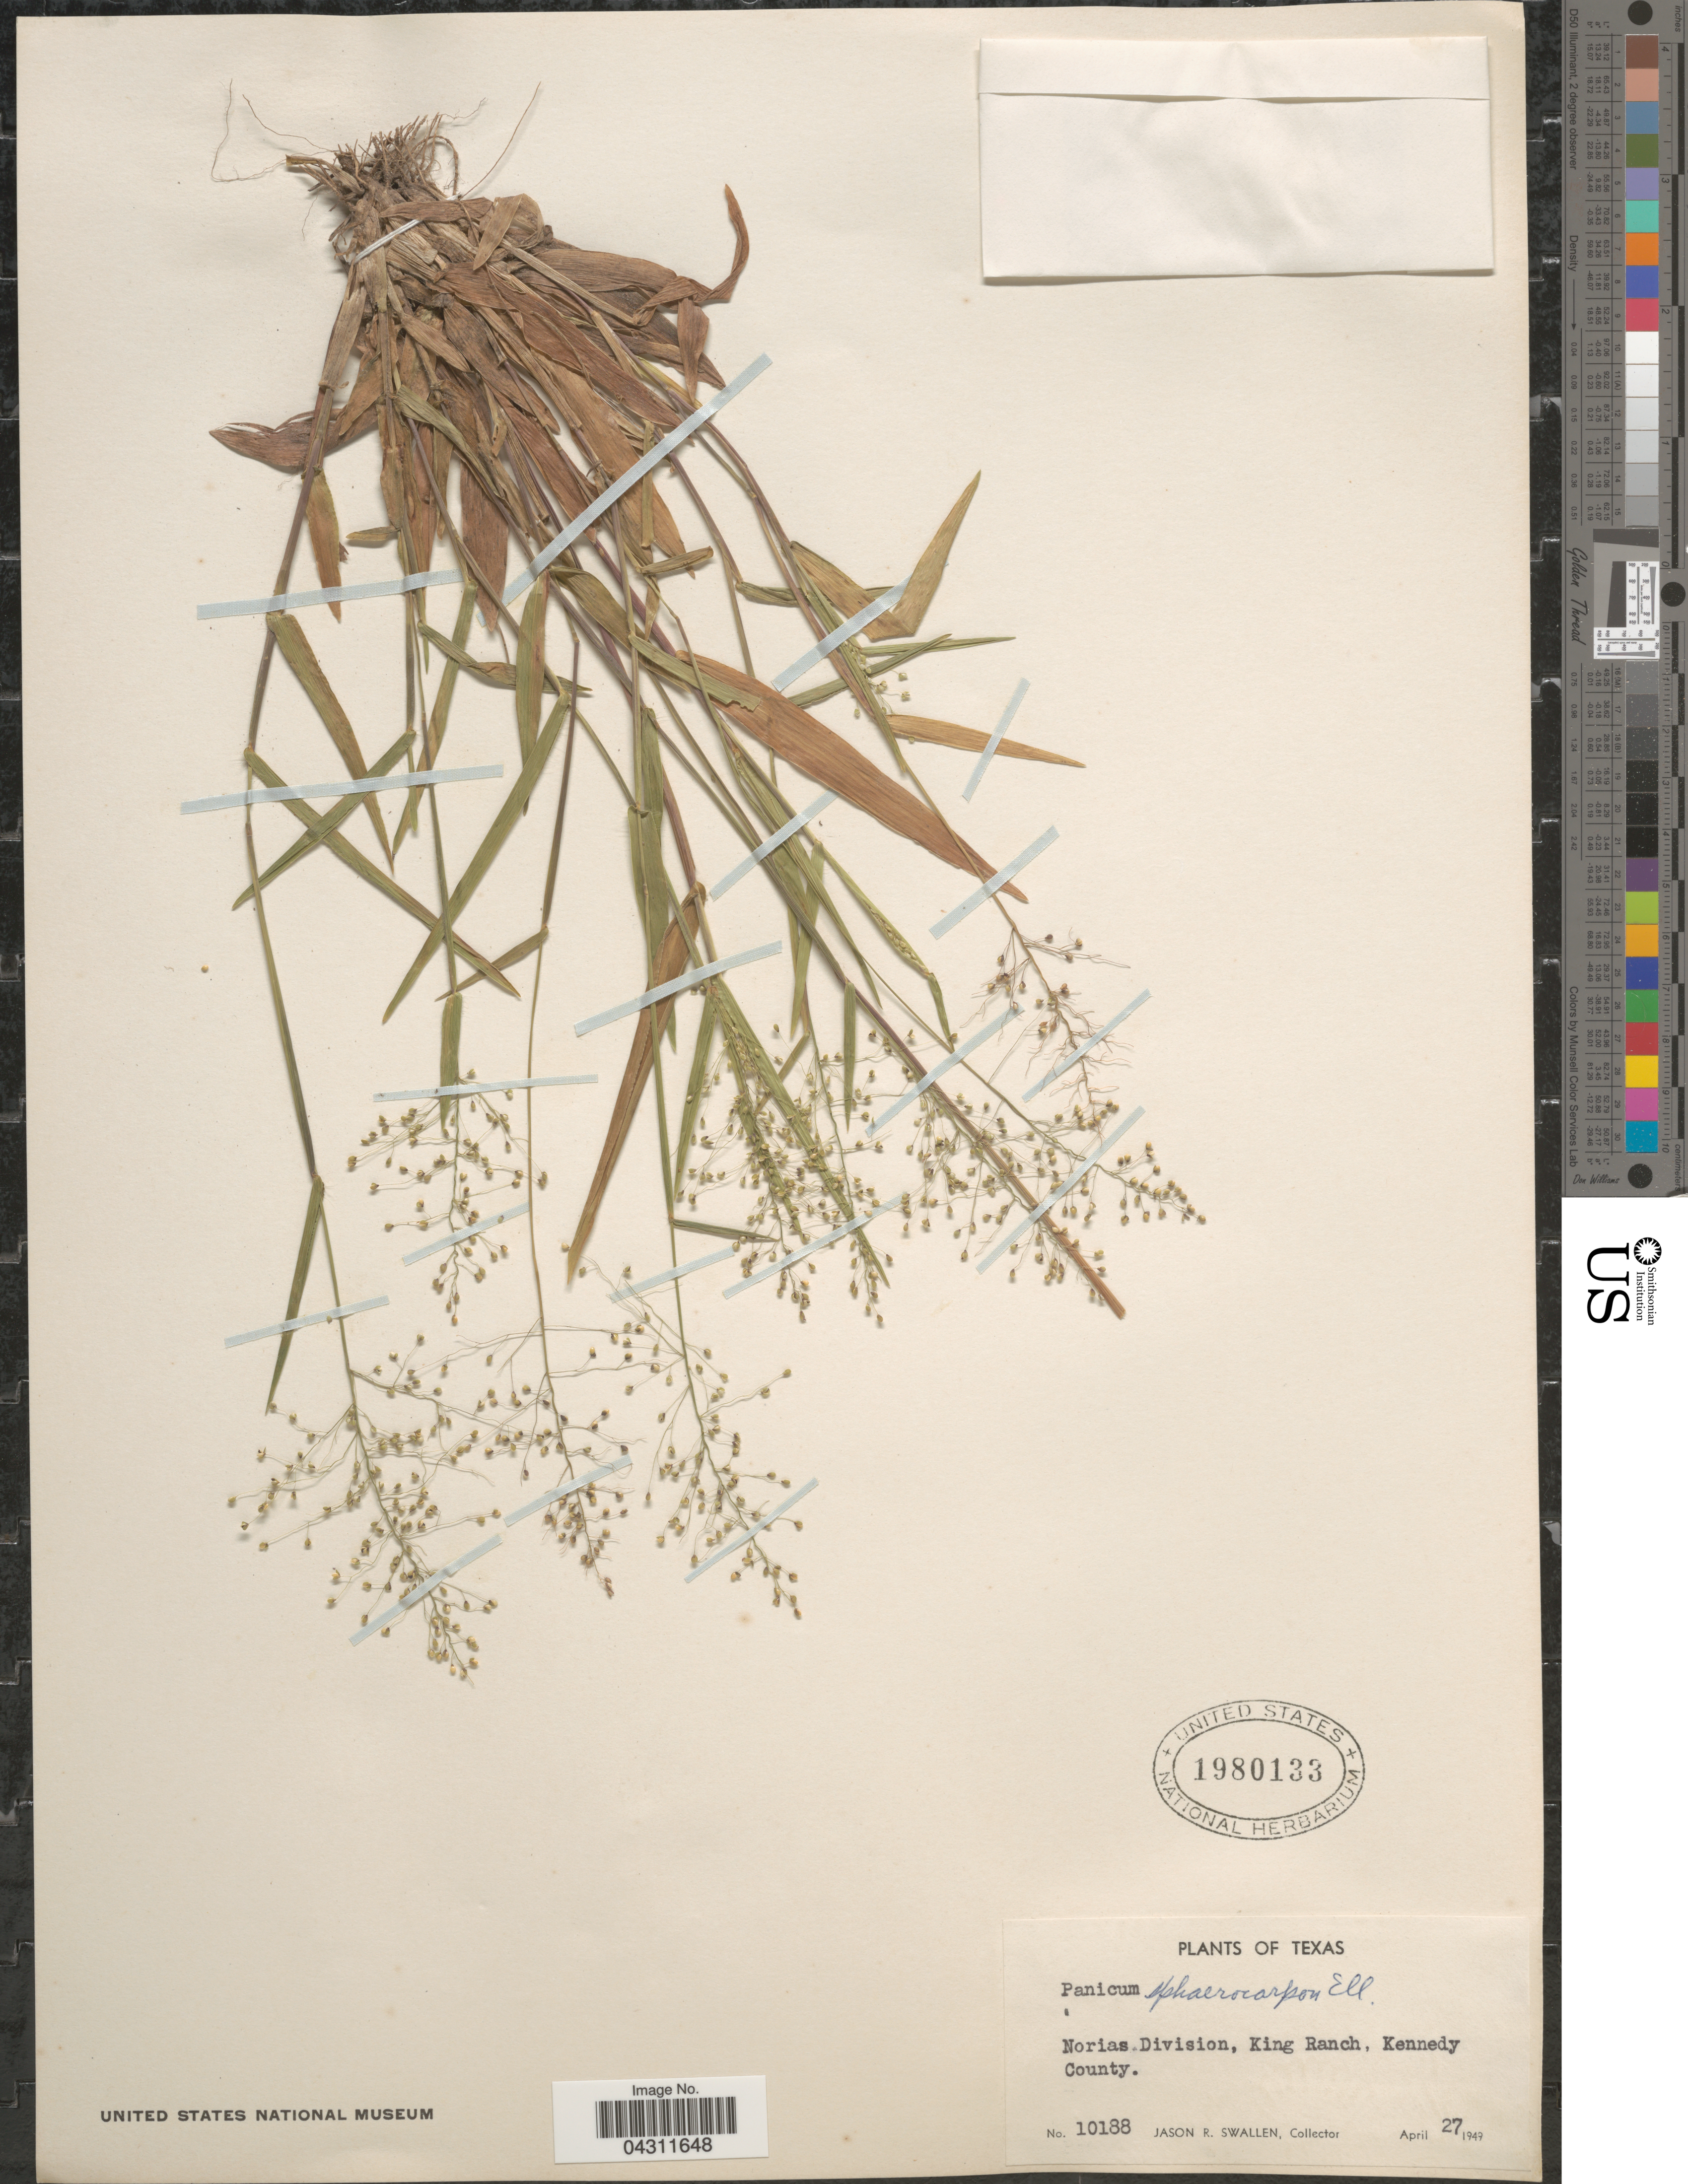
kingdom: Plantae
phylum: Tracheophyta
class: Liliopsida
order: Poales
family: Poaceae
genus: Dichanthelium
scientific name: Dichanthelium strigosum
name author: (Muhl. ex Elliott) Freckmann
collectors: J. R. Swallen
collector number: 10188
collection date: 1949-04-27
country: United States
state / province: Texas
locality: Norias Division, King Ranch, Kennedy County.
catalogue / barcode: US 1980133